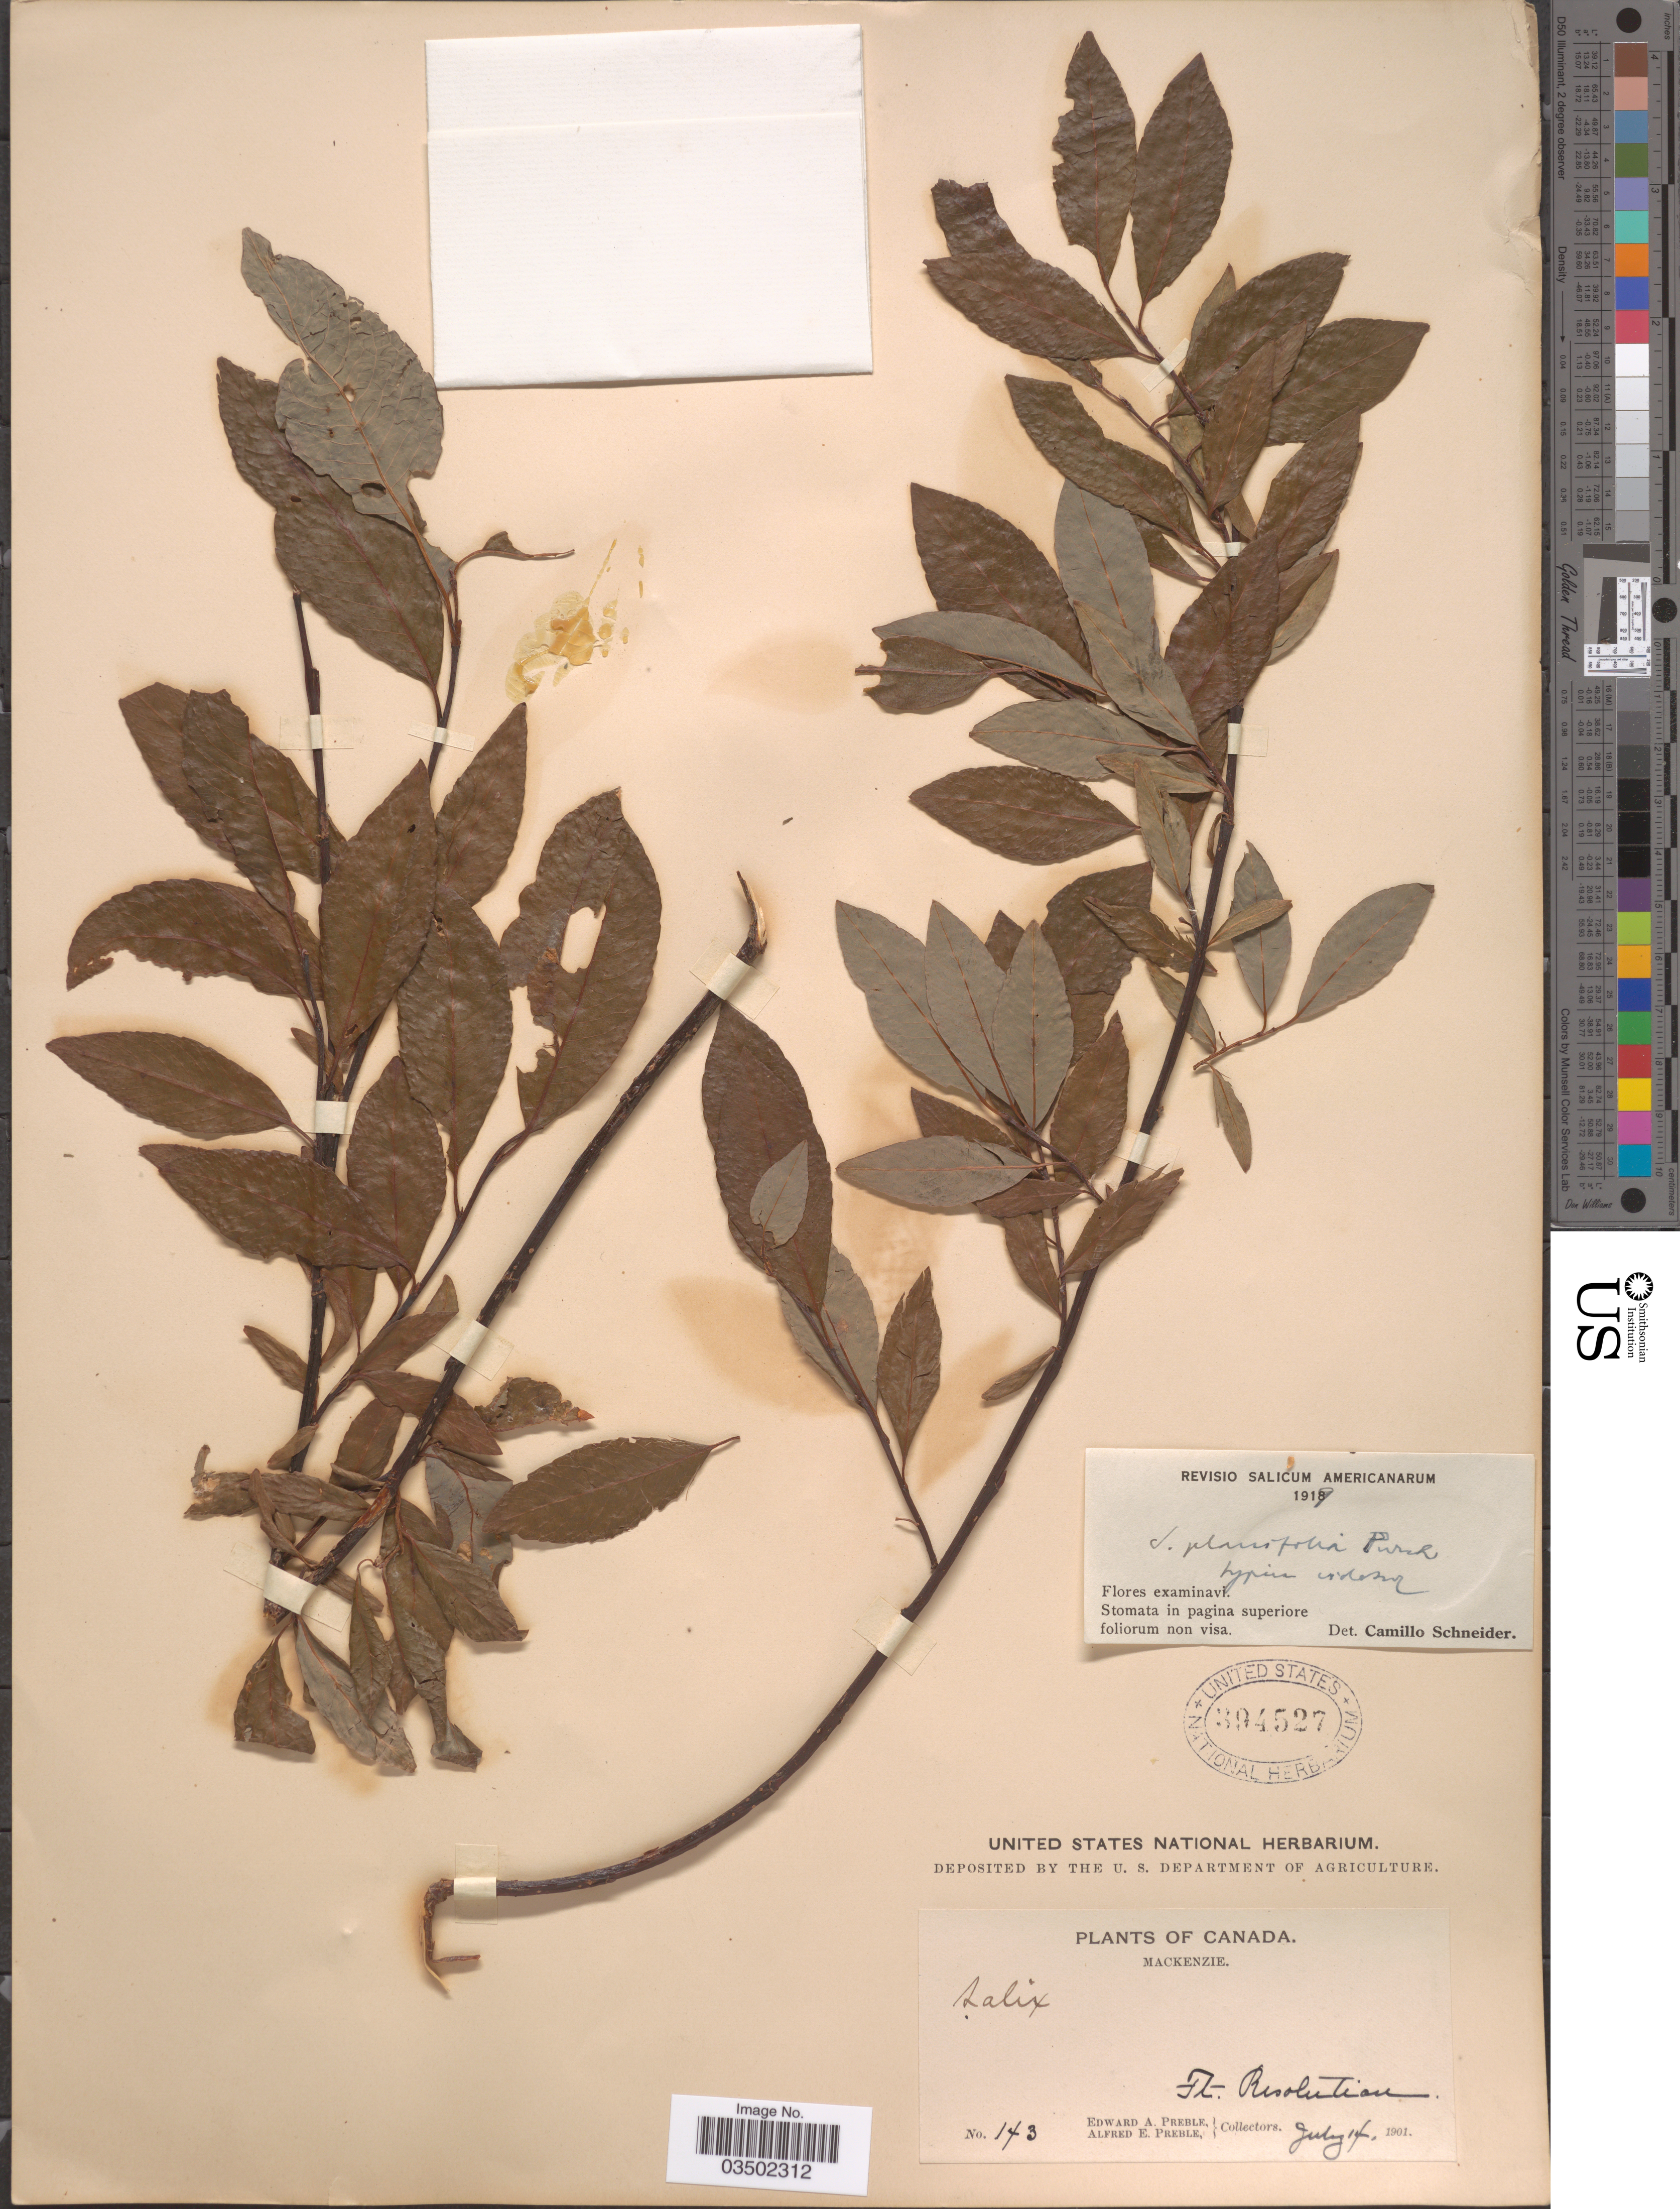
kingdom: Plantae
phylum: Tracheophyta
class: Magnoliopsida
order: Malpighiales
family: Salicaceae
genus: Salix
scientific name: Salix planifolia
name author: Pursh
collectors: E. Preble & A. Preble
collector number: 143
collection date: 1901-07-14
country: Canada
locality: Mackenzie. Ft. Resolution.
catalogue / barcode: US 394527